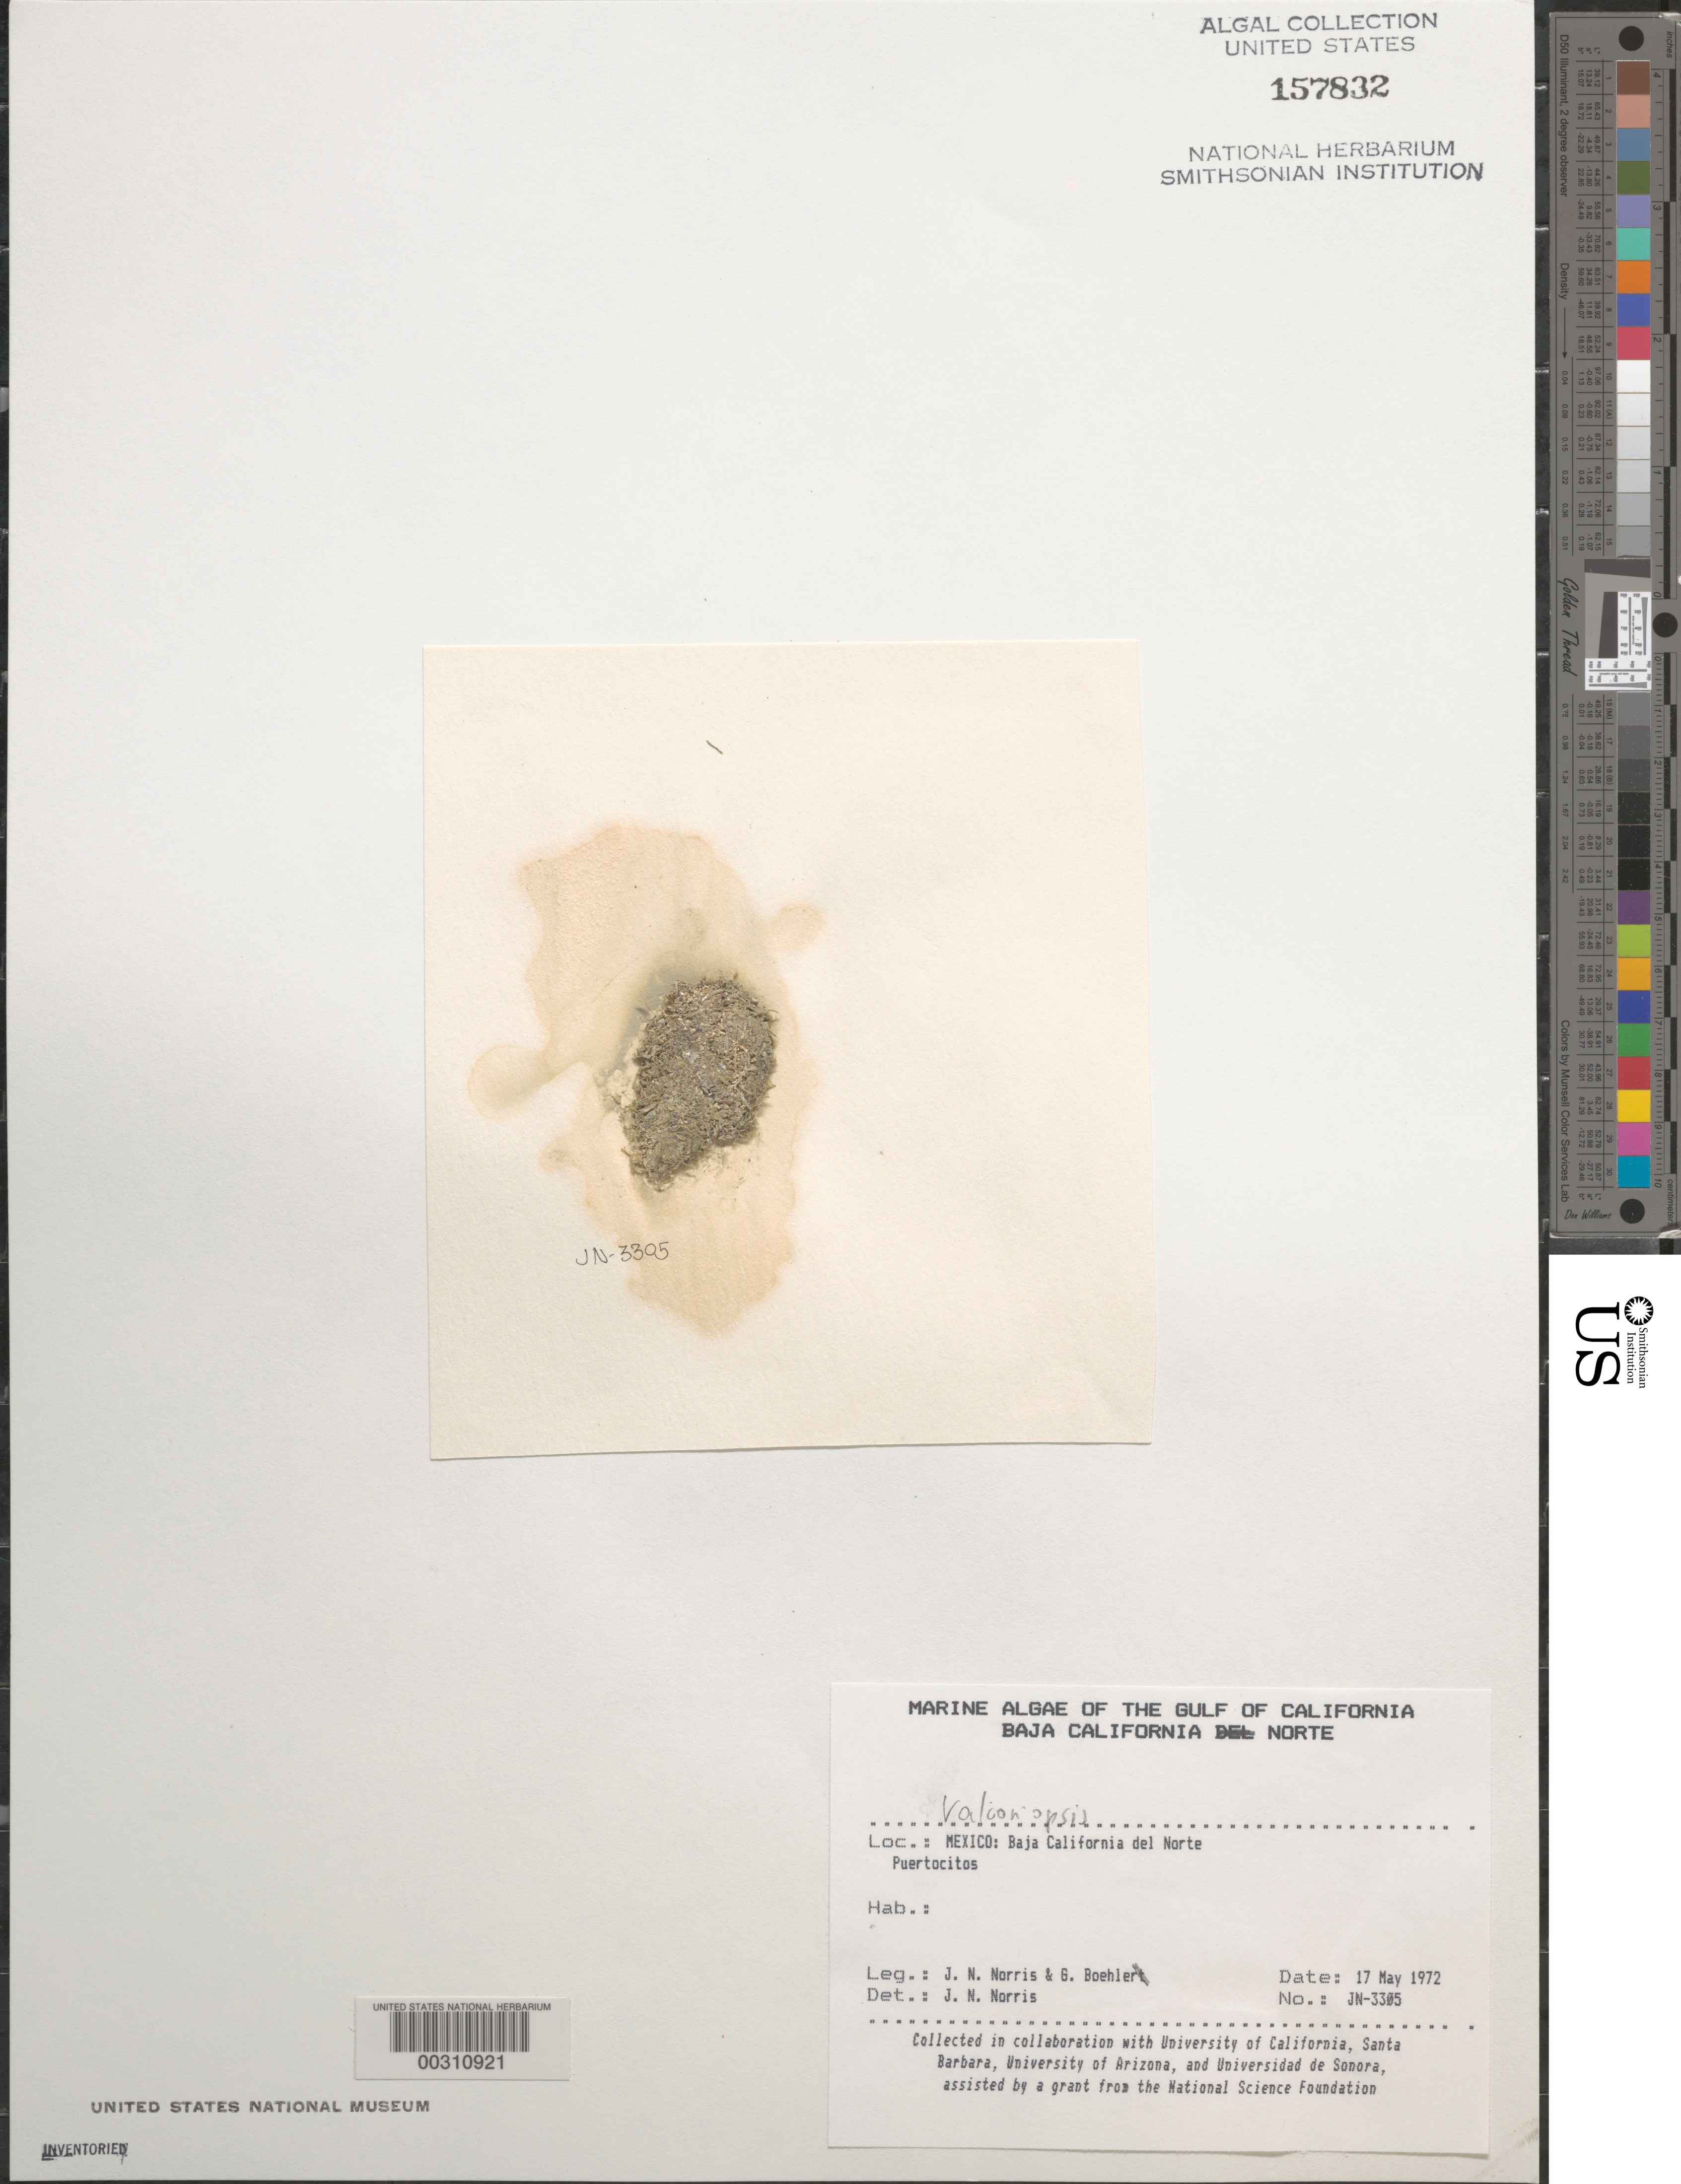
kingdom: Plantae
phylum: Chlorophyta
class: Ulvophyceae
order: Siphonocladales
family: Valoniaceae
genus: Valoniopsis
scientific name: Valoniopsis sp.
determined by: Norris, James N.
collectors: J. N. Norris & G. Boehlert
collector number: JN-3305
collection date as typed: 17 May 1972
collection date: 1972-05-17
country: Mexico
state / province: Baja California Norte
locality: Puertecitos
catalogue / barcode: US 157832